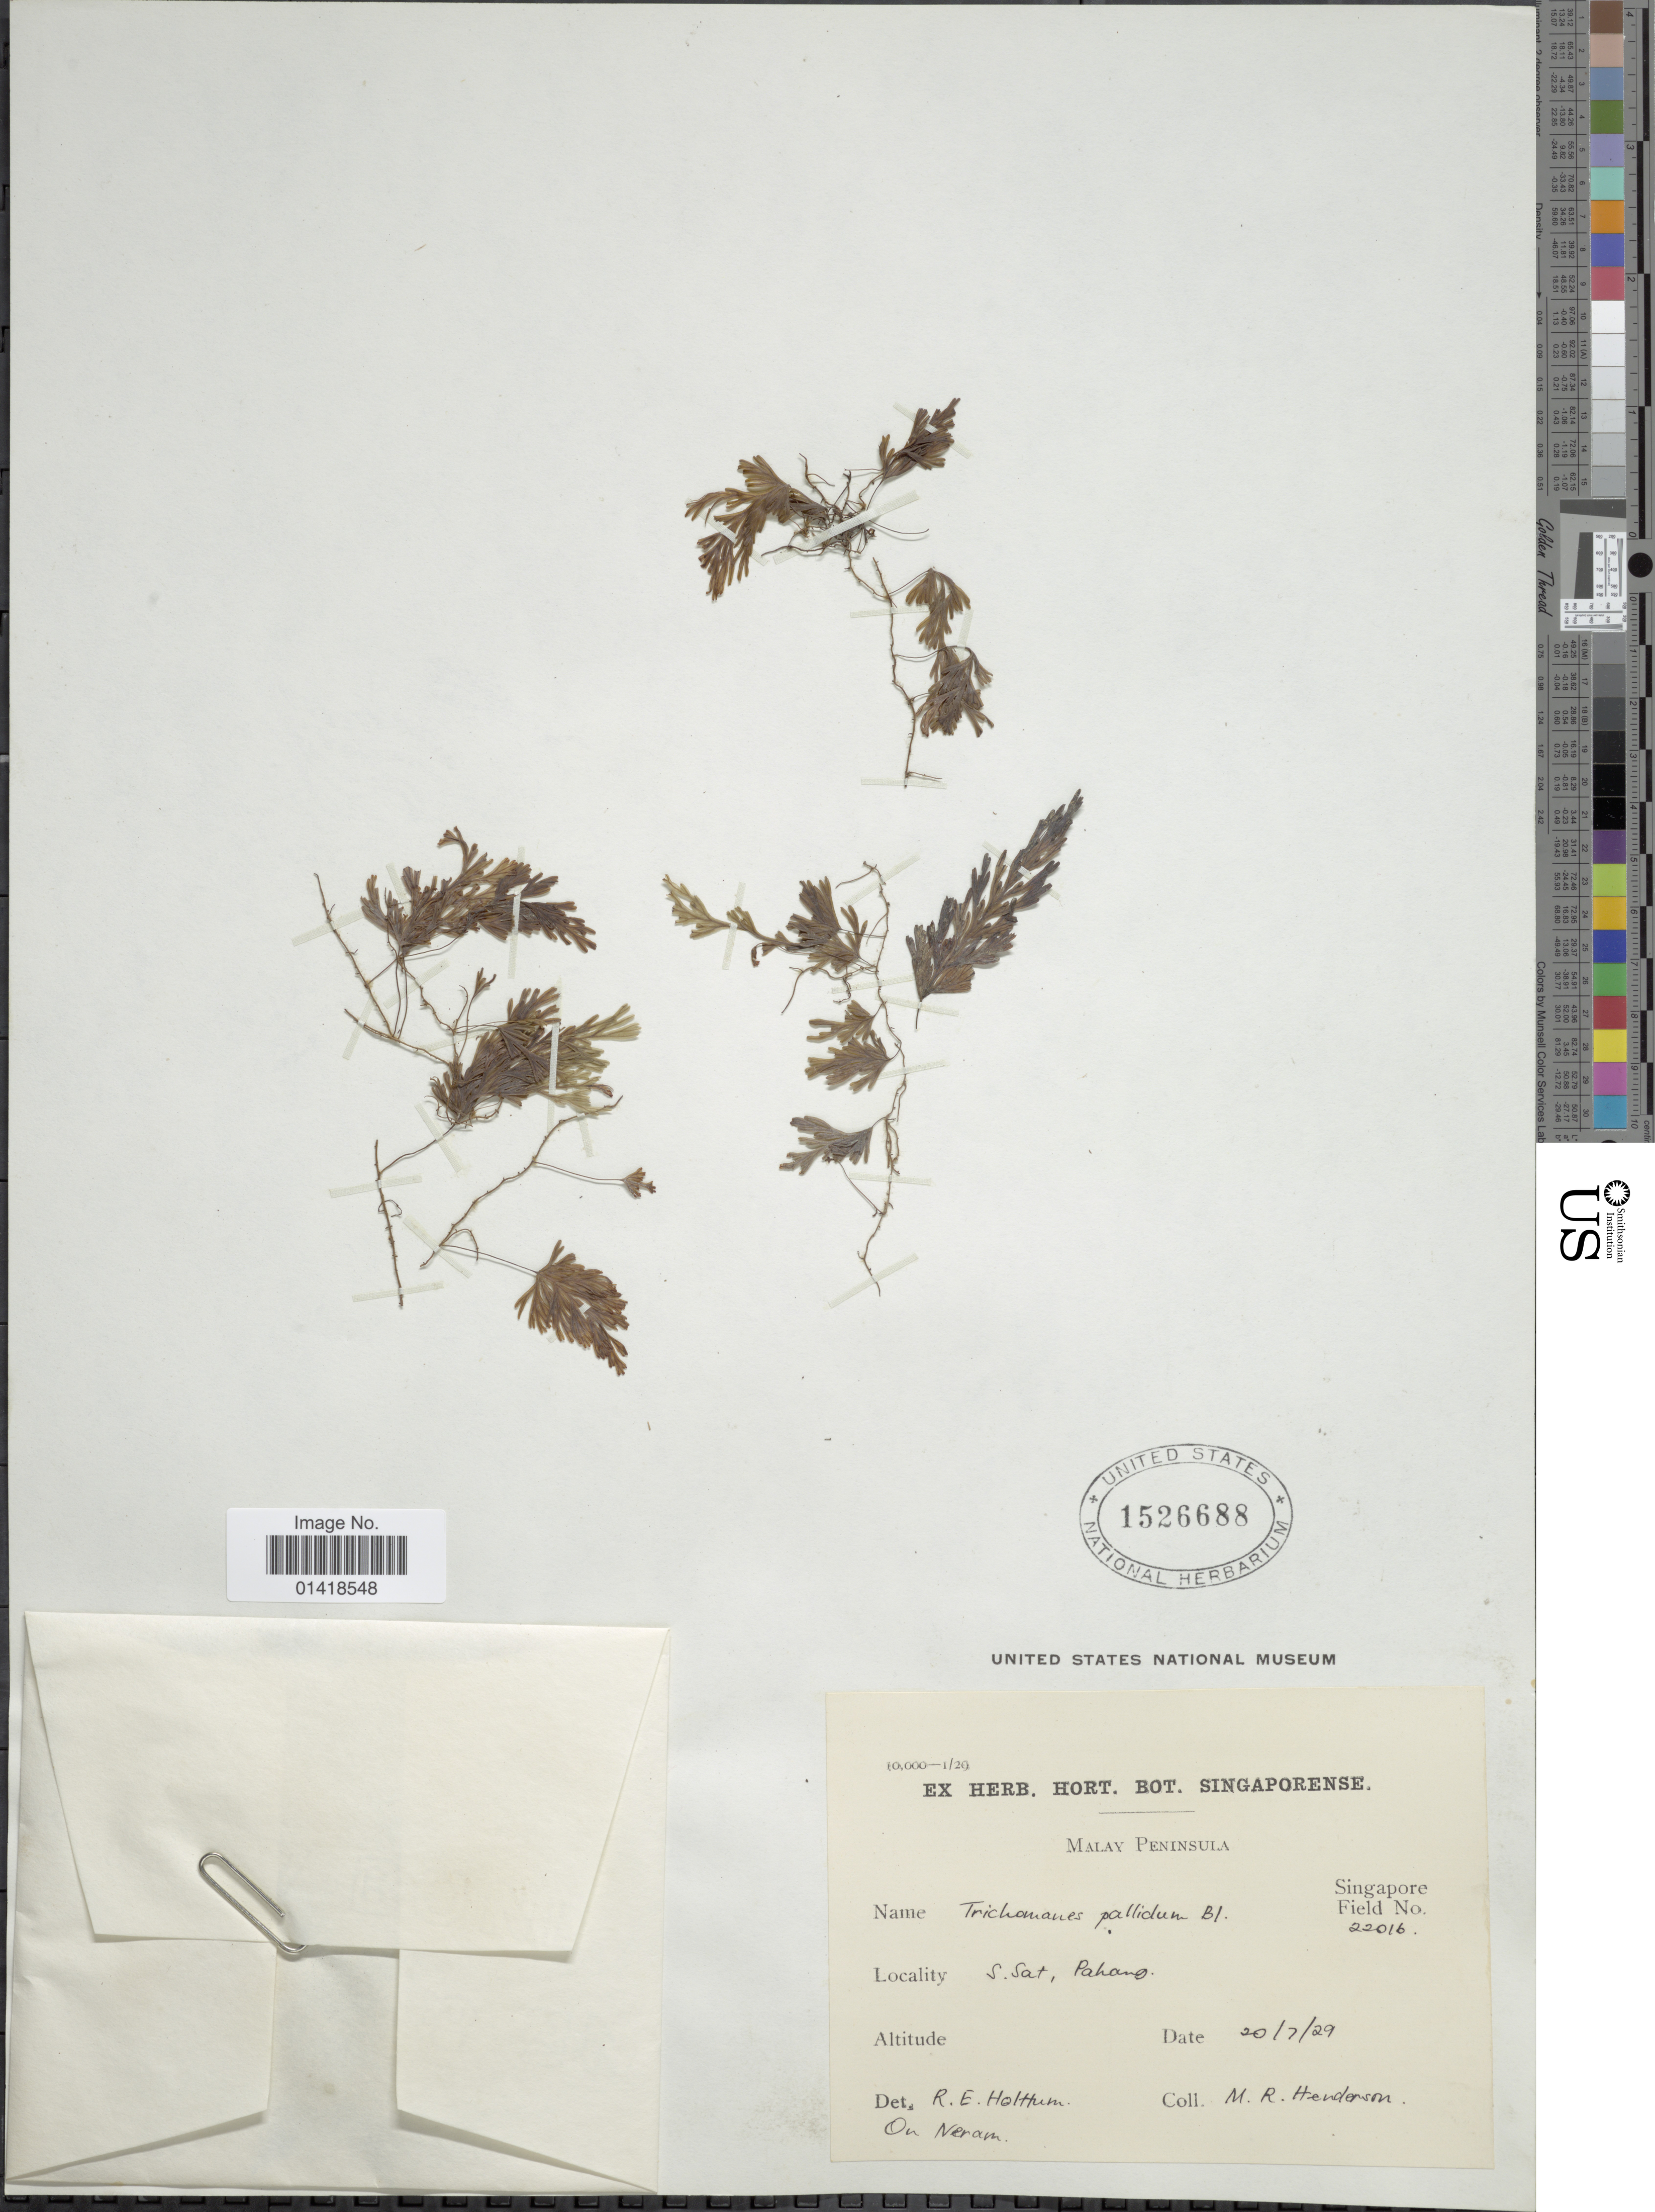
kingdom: Plantae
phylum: Tracheophyta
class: Polypodiopsida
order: Hymenophyllales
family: Hymenophyllaceae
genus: Hymenophyllum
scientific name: Hymenophyllum pallidum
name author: (Blume) Ebihara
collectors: M. Henderson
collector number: Singapore Field 22016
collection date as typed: Transcribed d/m/y: 20/7/29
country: Malaysia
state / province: Pahang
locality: Malay Peninsula. S.Sat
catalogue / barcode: US 1526688